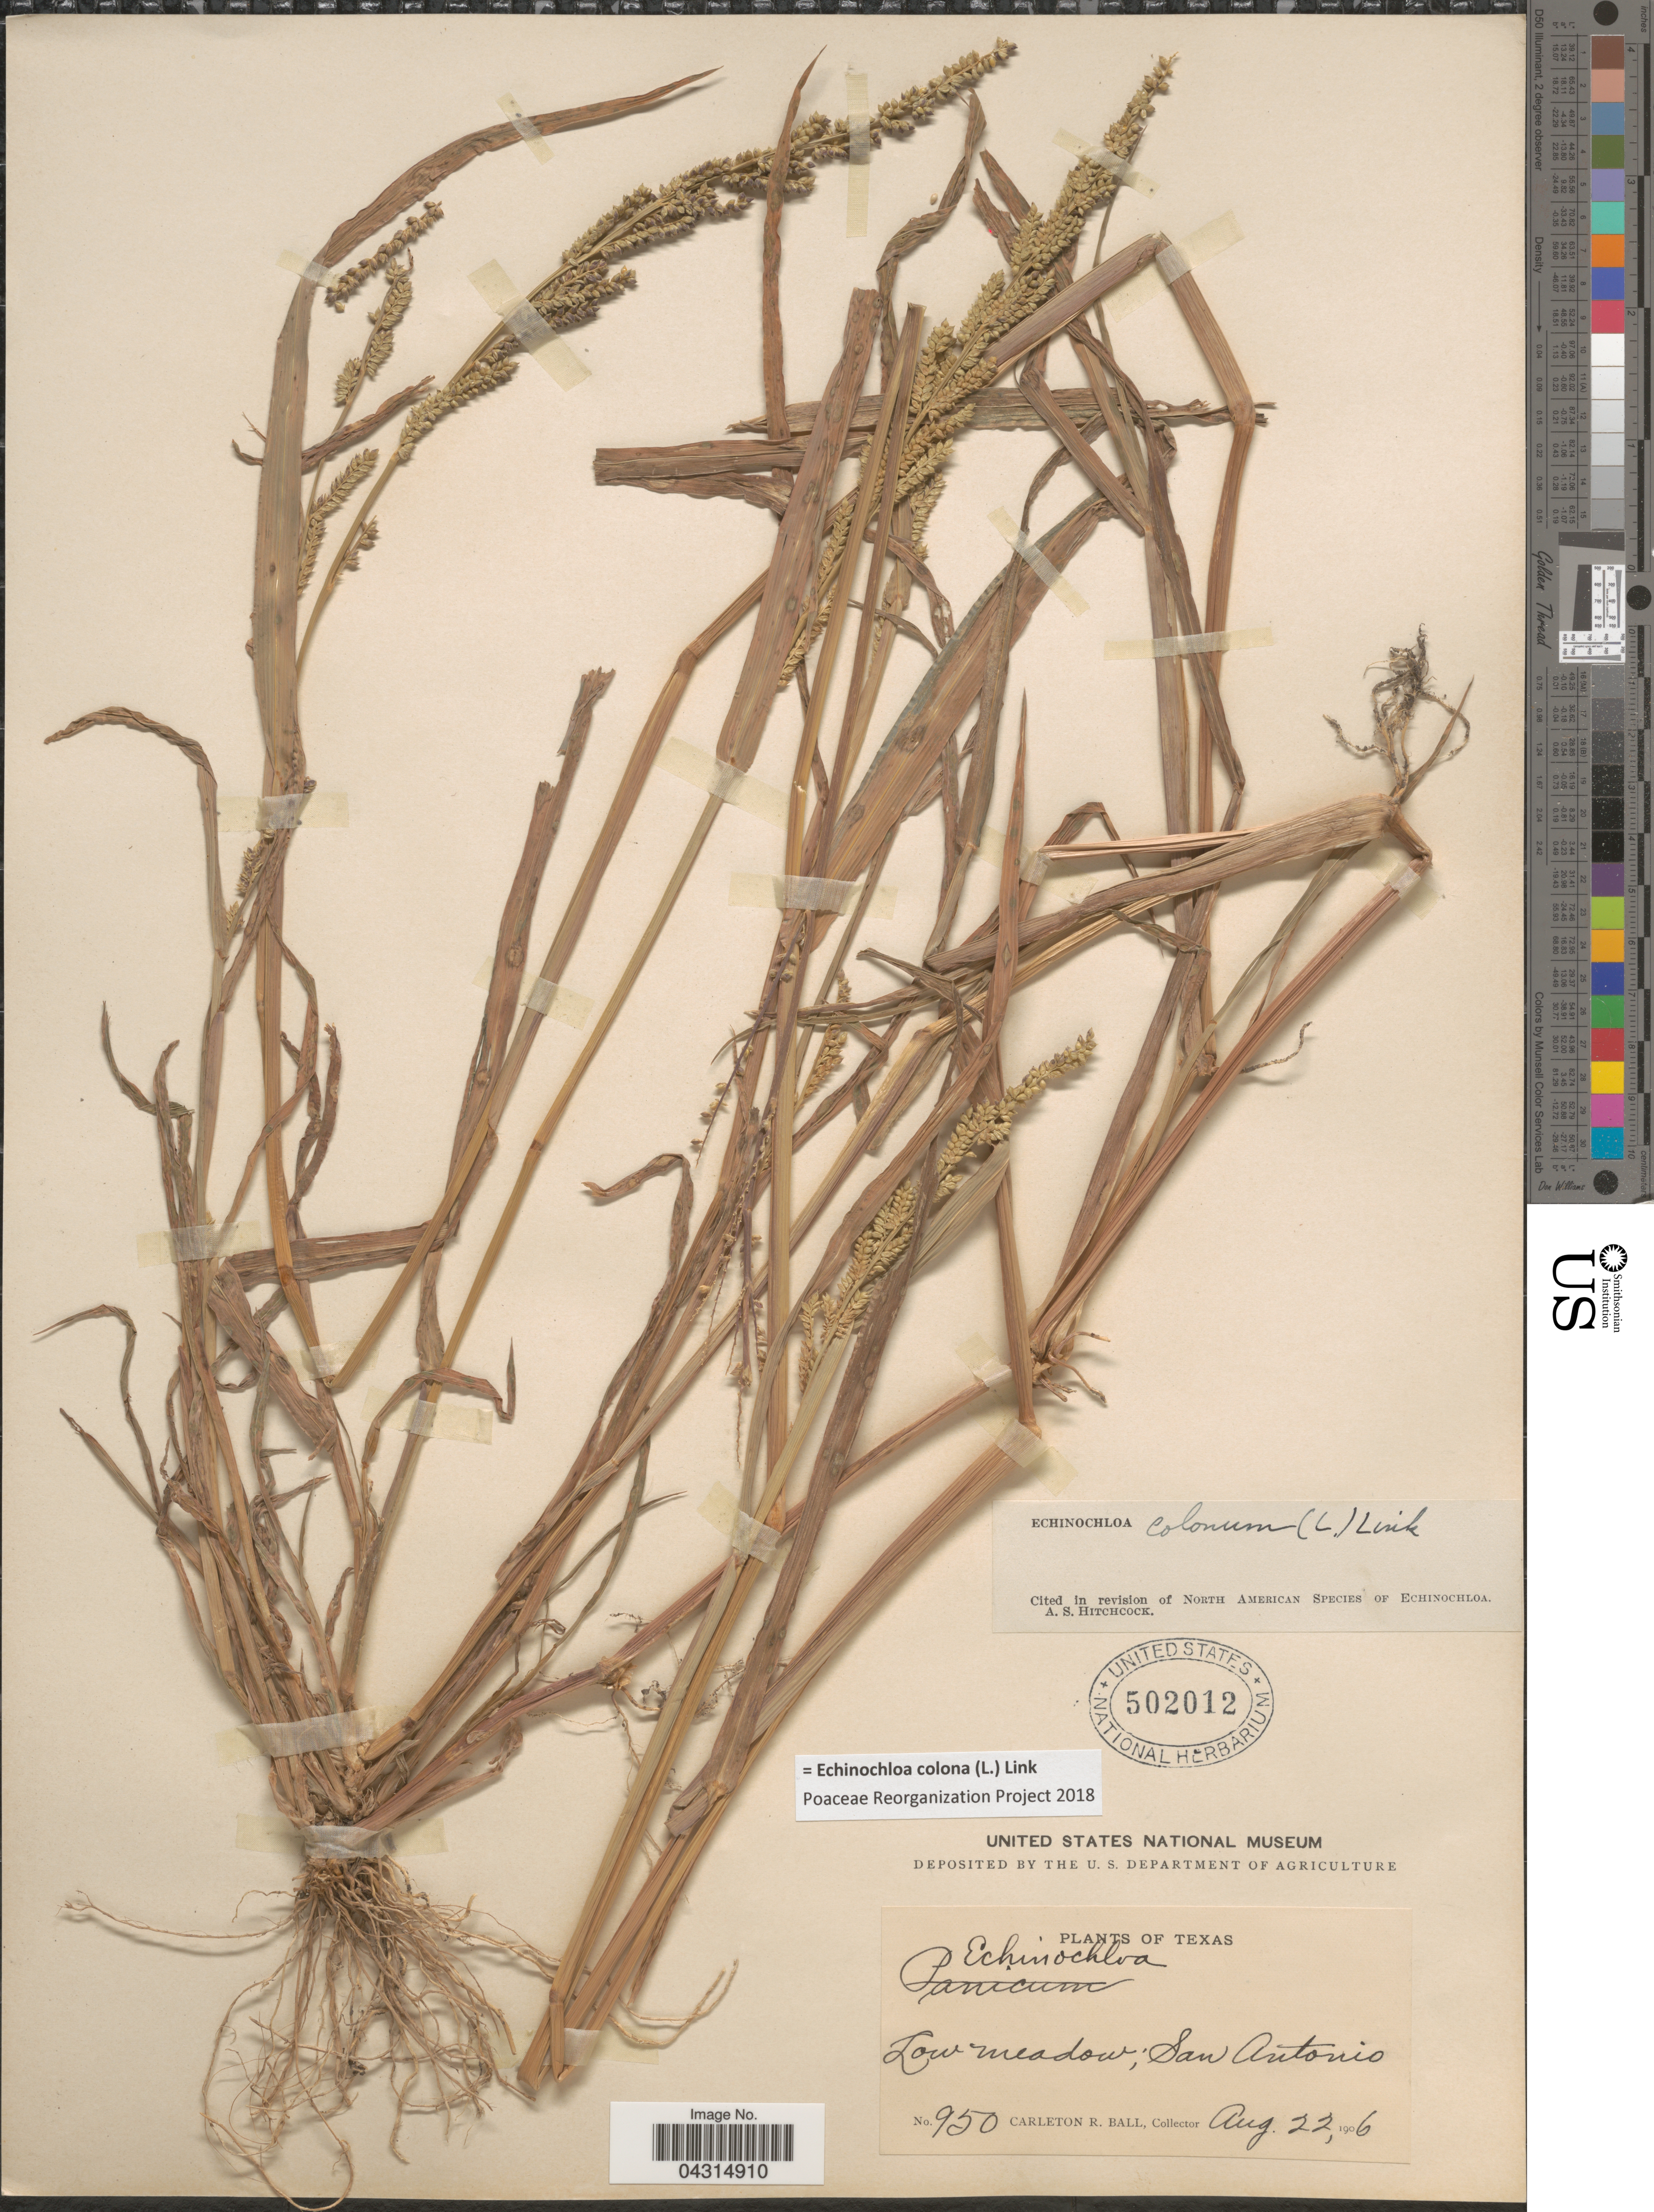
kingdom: Plantae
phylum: Tracheophyta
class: Liliopsida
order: Poales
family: Poaceae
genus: Echinochloa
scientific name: Echinochloa colona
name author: (L.) Link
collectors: C. R. Ball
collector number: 950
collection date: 1906-08-22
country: United States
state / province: Texas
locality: Low meadow; San Antonio.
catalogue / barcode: US 502012